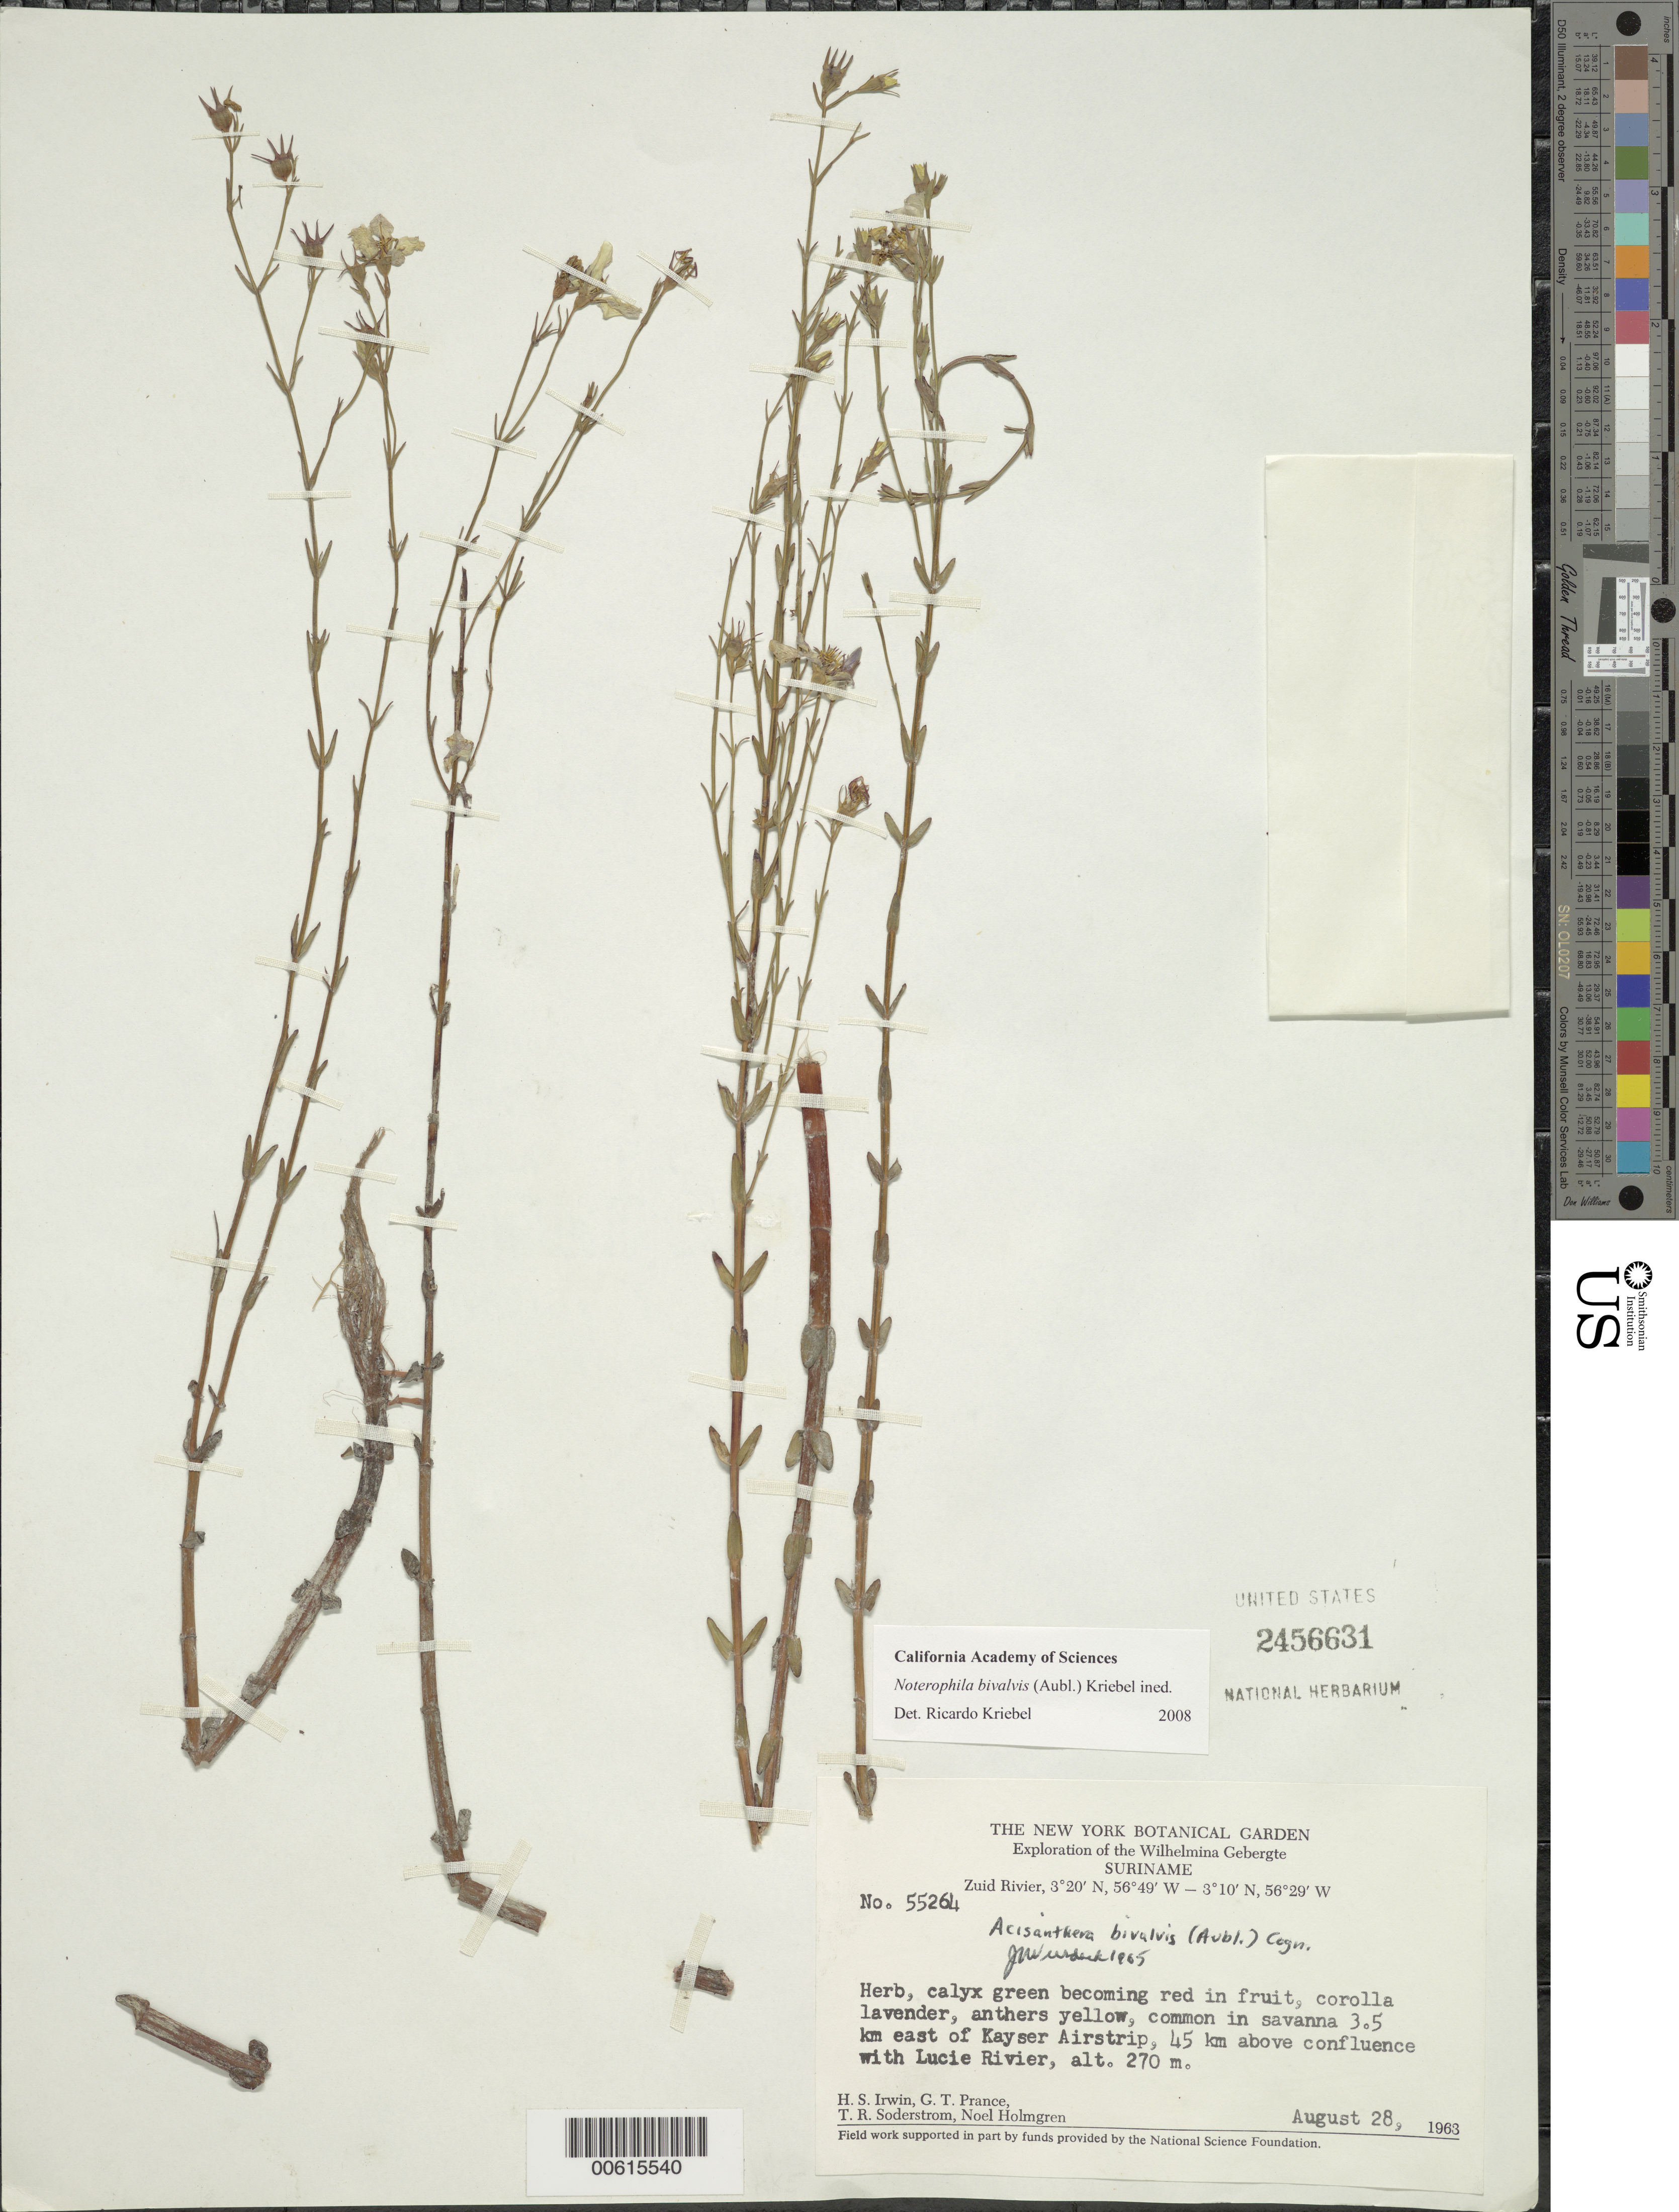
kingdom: Plantae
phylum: Tracheophyta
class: Magnoliopsida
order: Myrtales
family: Melastomataceae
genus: Noterophila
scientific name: Noterophila bivalvis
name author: (Aubl.) Kriebel & M.J. Rocha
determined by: Nunes da Silva, Diego, (RB), Jardim Botanico do Rio de Janeiro - Herbario (BRAZIL)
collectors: H. Irwin, G. T. Prance, T. R. Soderstrom & N. H. Holmgren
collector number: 55264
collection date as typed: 28-Aug-63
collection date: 1963-08-28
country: Suriname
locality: Kayser Airstrip, Zuid R., 45 km above confl. with Lucie R., Wilhelmina Gebergte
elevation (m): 270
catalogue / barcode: US 2456631